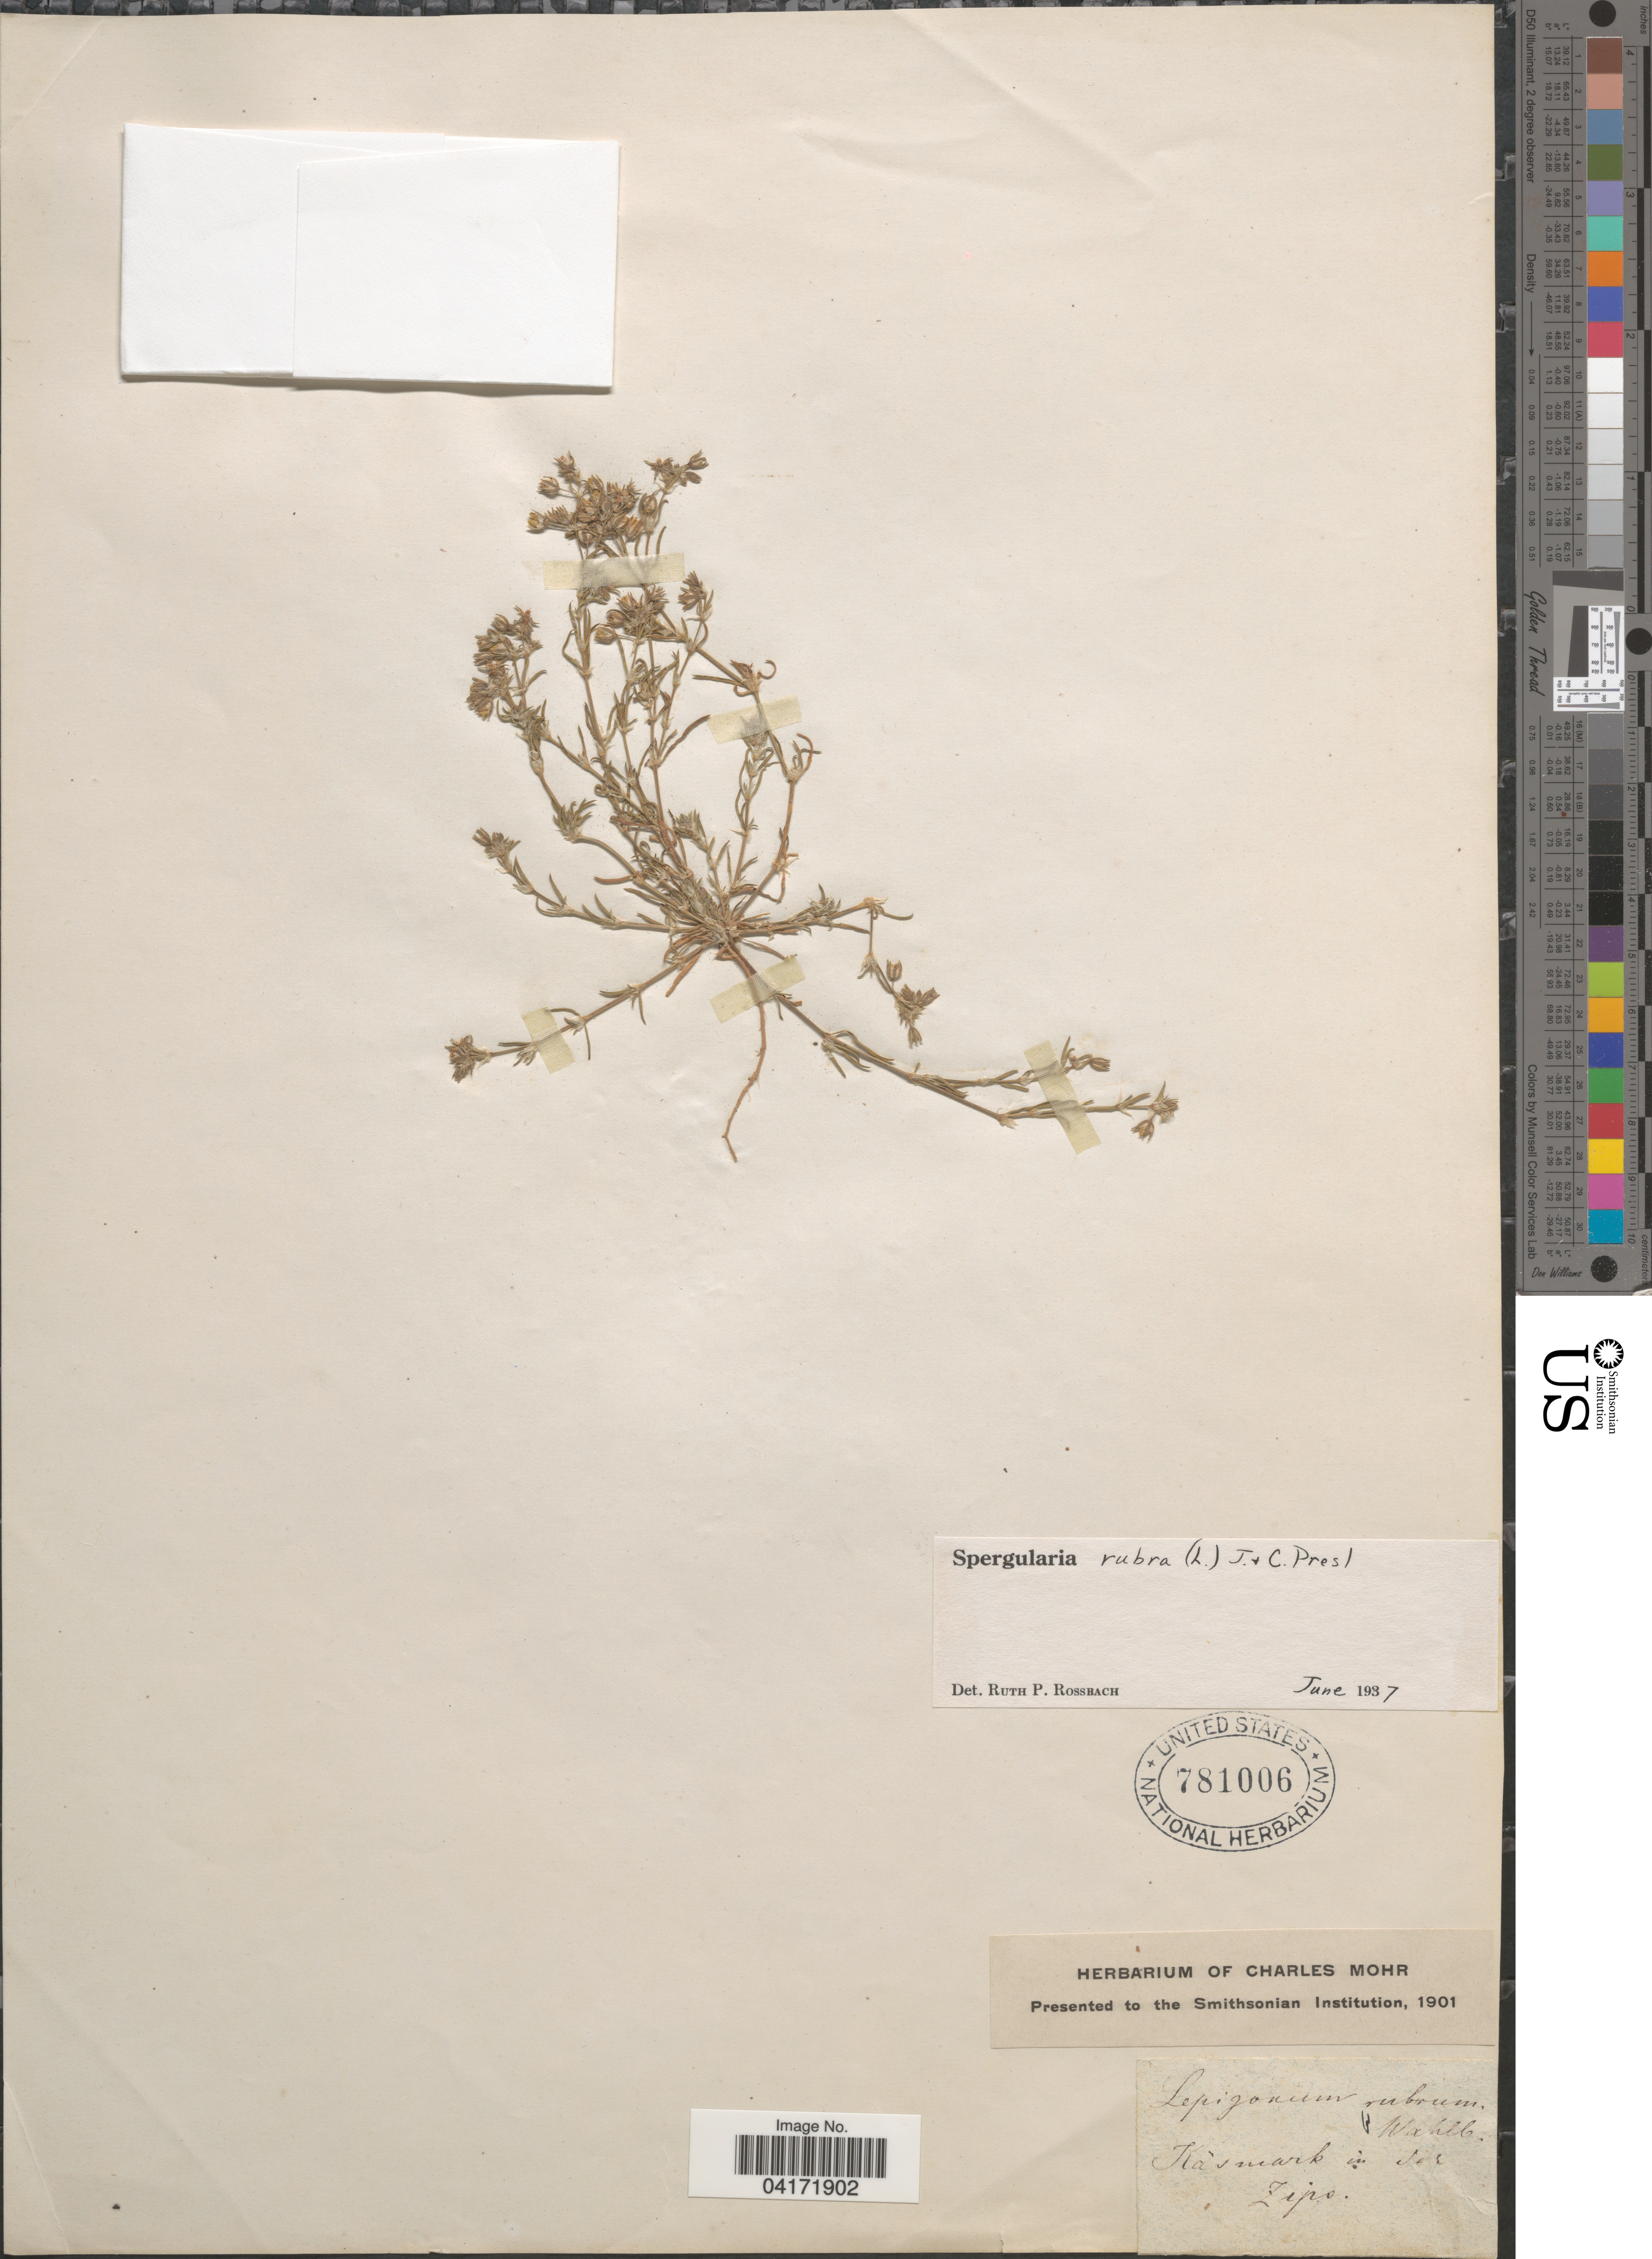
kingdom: Plantae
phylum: Tracheophyta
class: Magnoliopsida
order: Caryophyllales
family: Caryophyllaceae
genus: Spergularia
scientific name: Spergularia rubra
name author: (L.) J. Presl & C. Presl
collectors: ex herb. Charles Mohr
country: Slovakia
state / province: Presovsky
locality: Käsmark in der Zips.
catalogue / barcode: US 781006